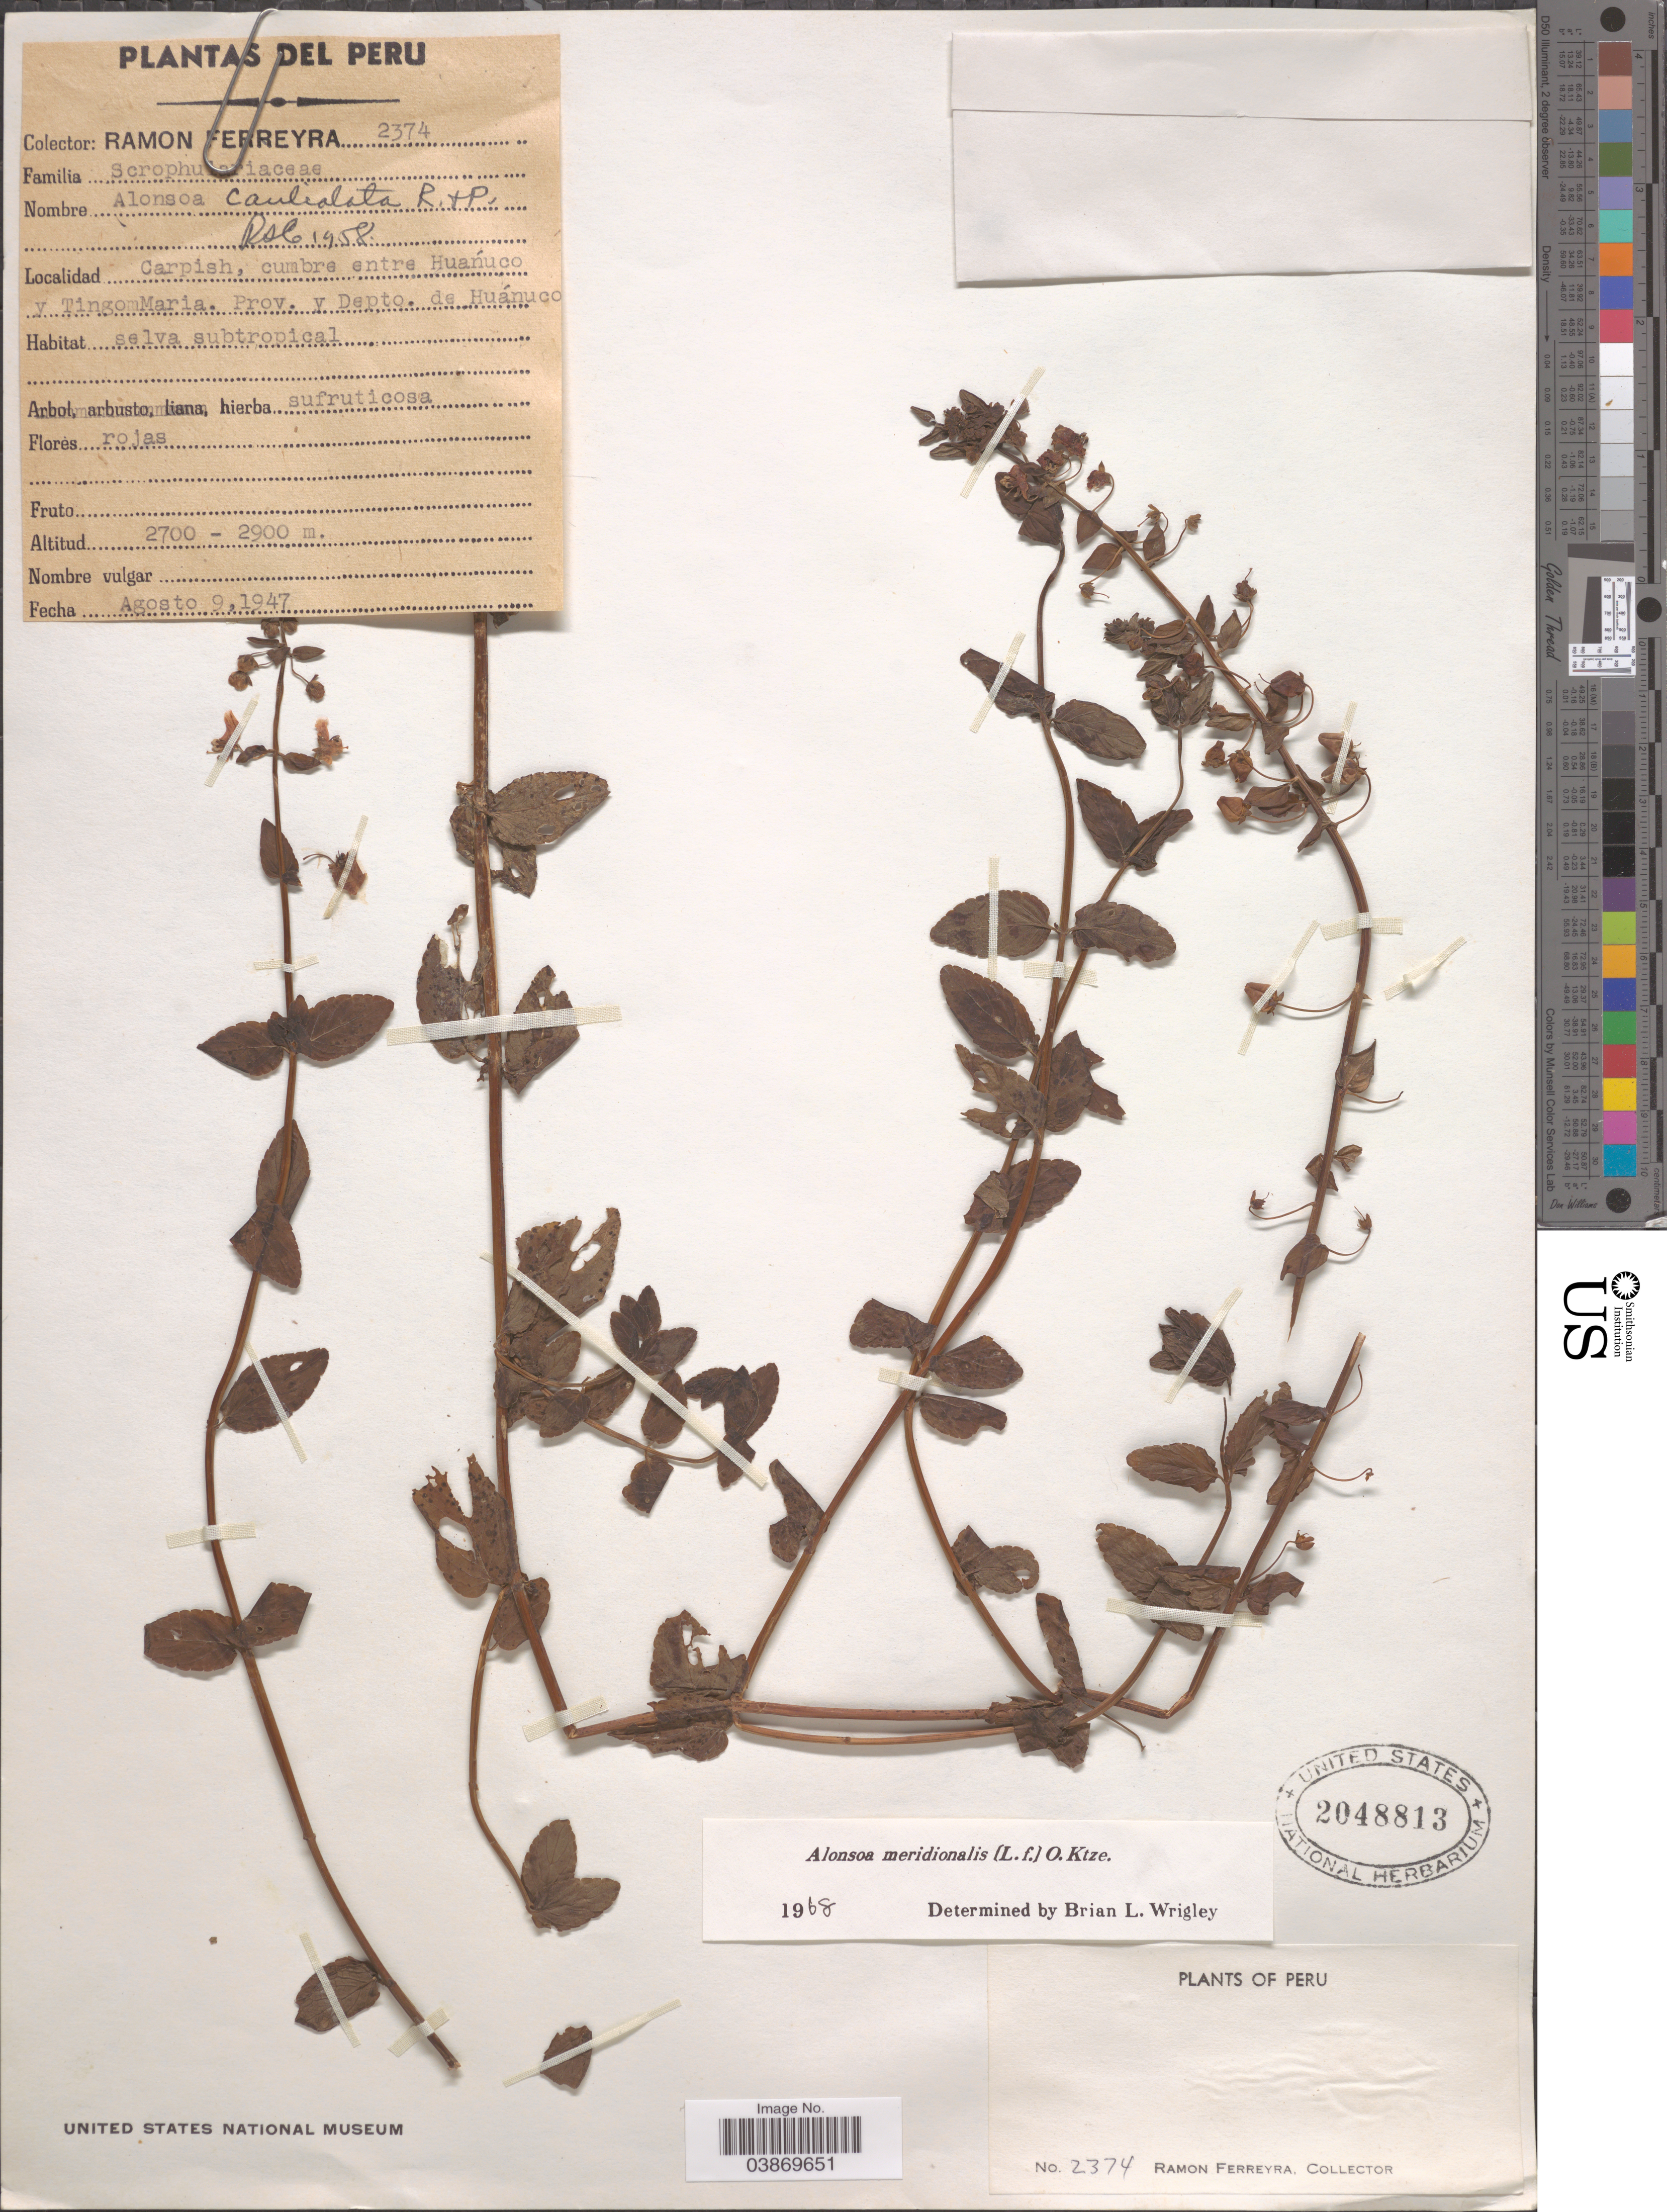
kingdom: Plantae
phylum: Tracheophyta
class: Magnoliopsida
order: Lamiales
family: Scrophulariaceae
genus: Alonsoa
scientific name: Alonsoa meridionalis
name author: (L. f.) Kuntze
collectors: R. A. Ferreyra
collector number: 2374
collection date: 1947-08-09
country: Peru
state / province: Huánuco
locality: Carpish, cumbre entre Huańuco y TingomMaria. Prov. y Depto. de Huánuco.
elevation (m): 2700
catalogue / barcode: US 2048813